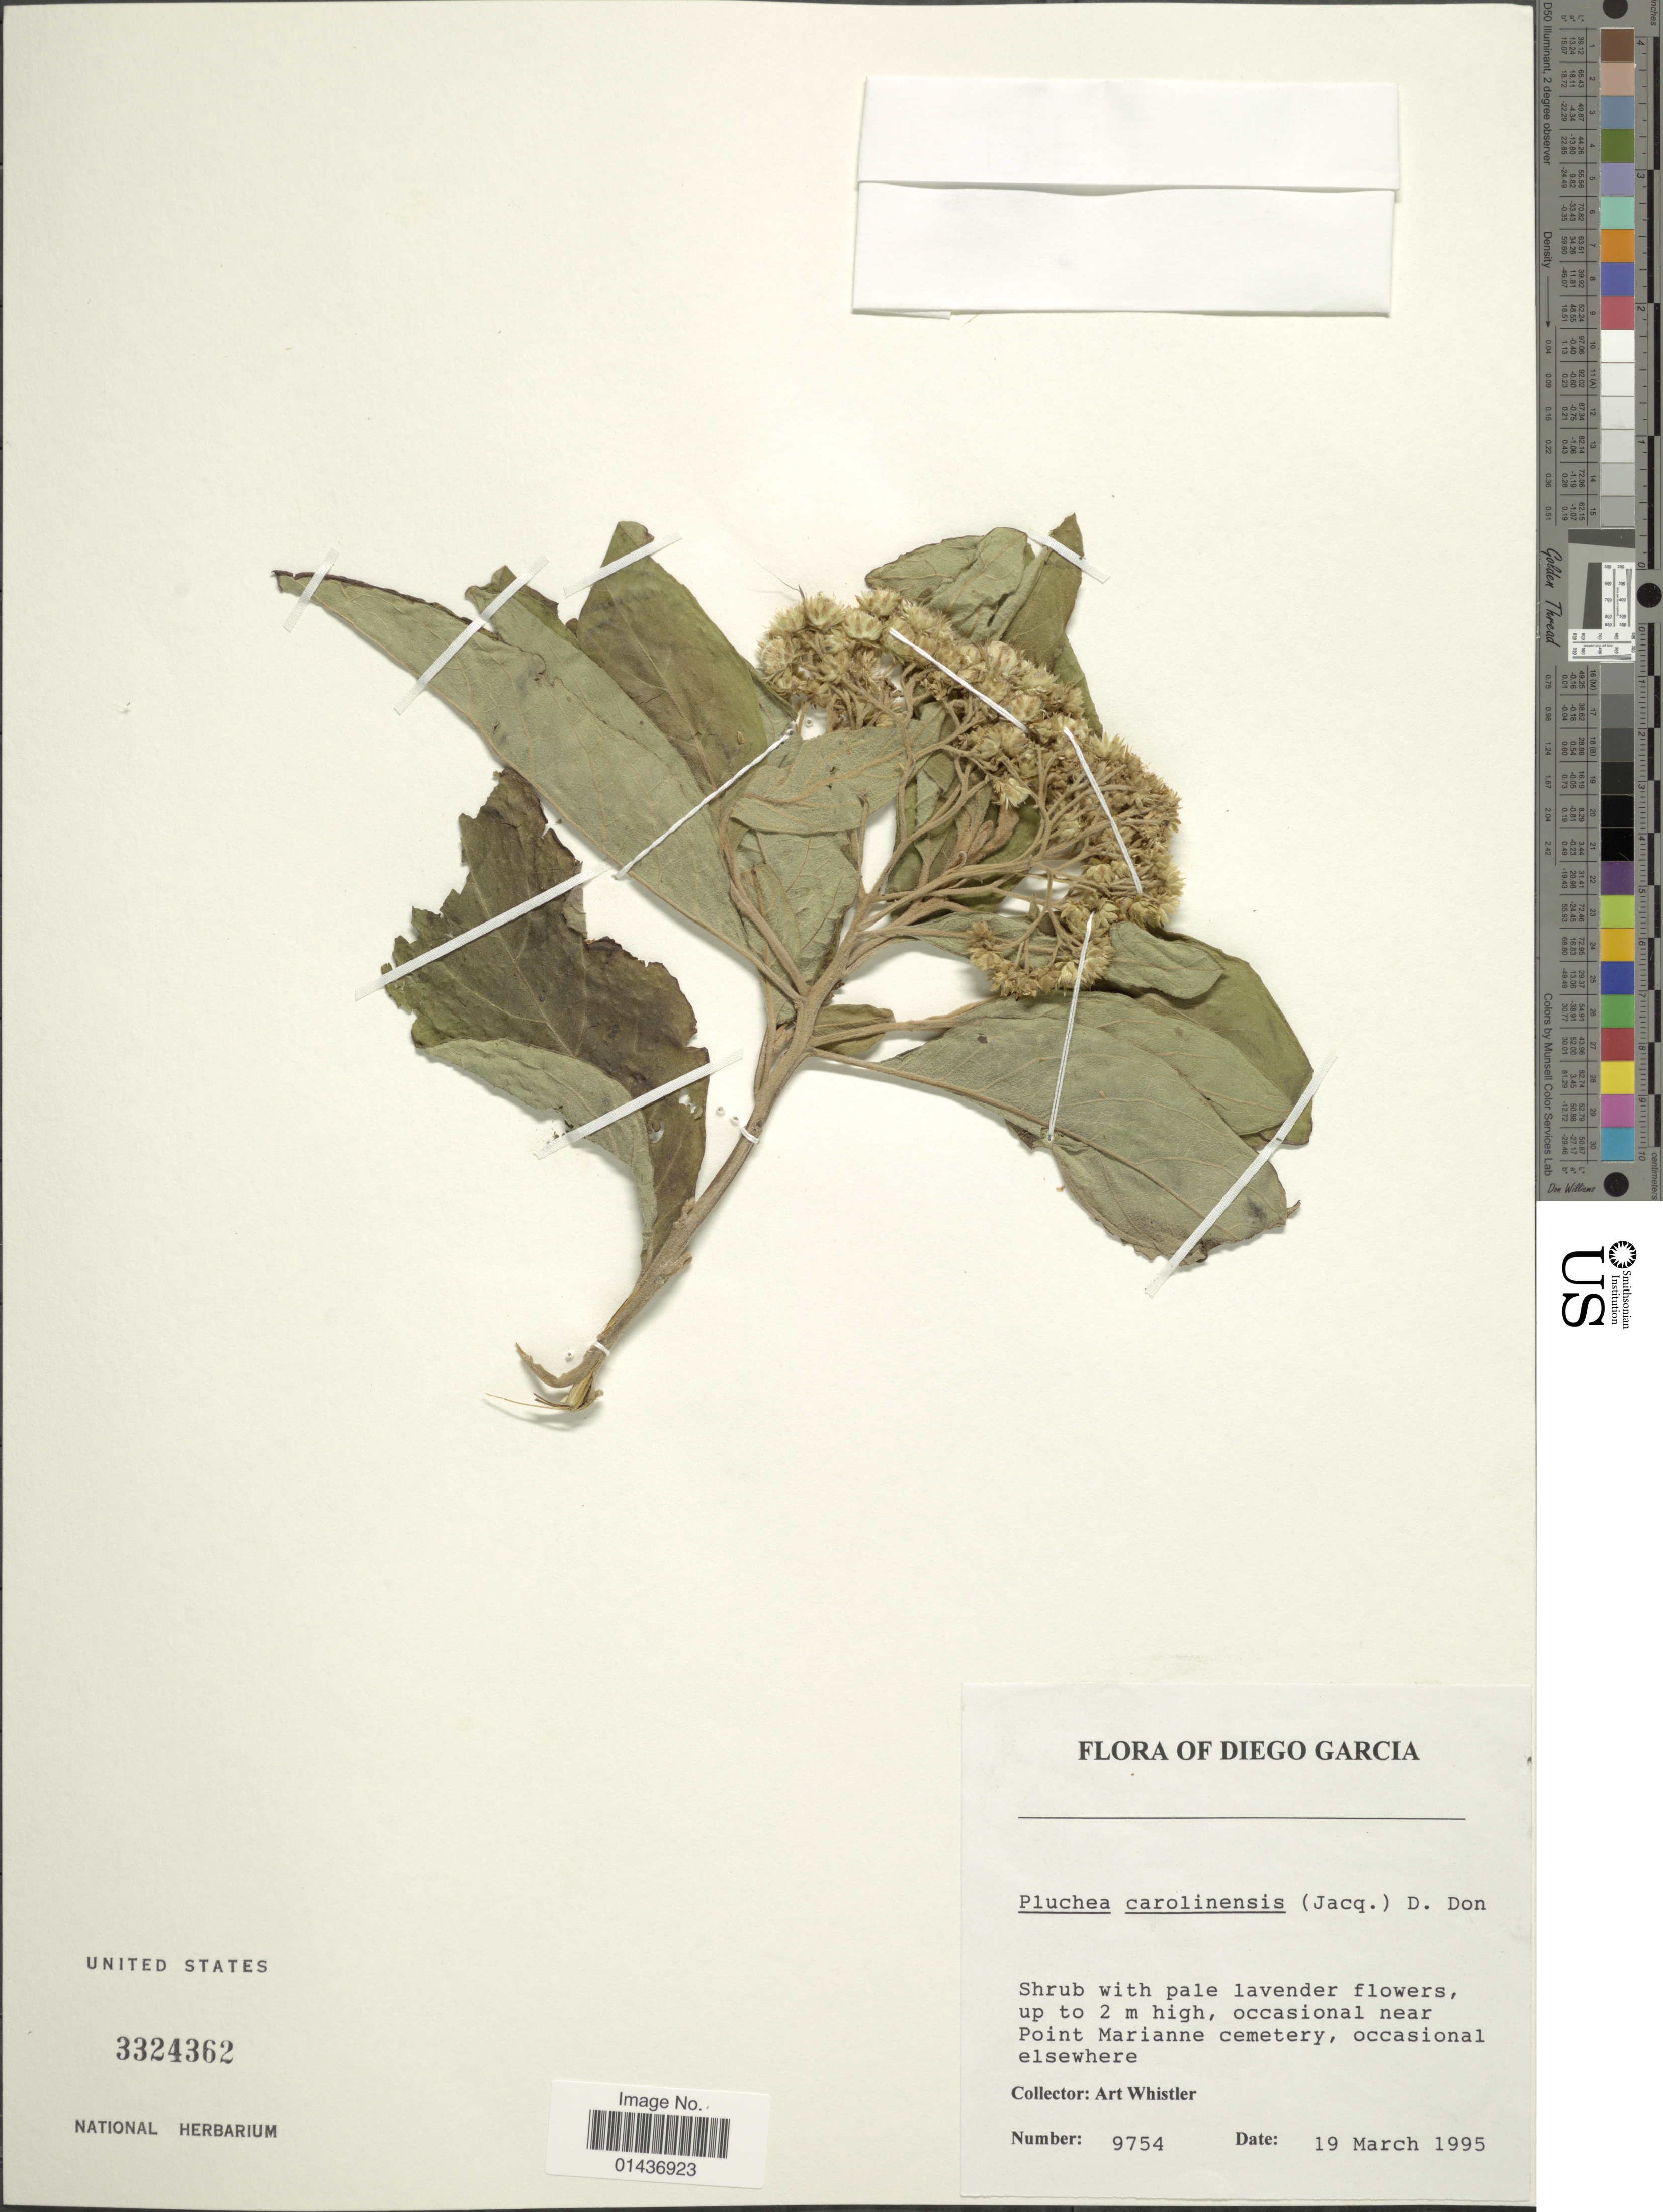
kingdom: Plantae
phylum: Tracheophyta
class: Magnoliopsida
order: Asterales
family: Asteraceae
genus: Pluchea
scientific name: Pluchea carolinensis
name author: (Jacq.) D. Don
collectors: A. Whistler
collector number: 9754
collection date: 1995-03-19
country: British Indian Ocean Territory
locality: Diego Garcia, occasional near Point Marianne cemetry, occasional elsewhere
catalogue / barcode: US 3324362